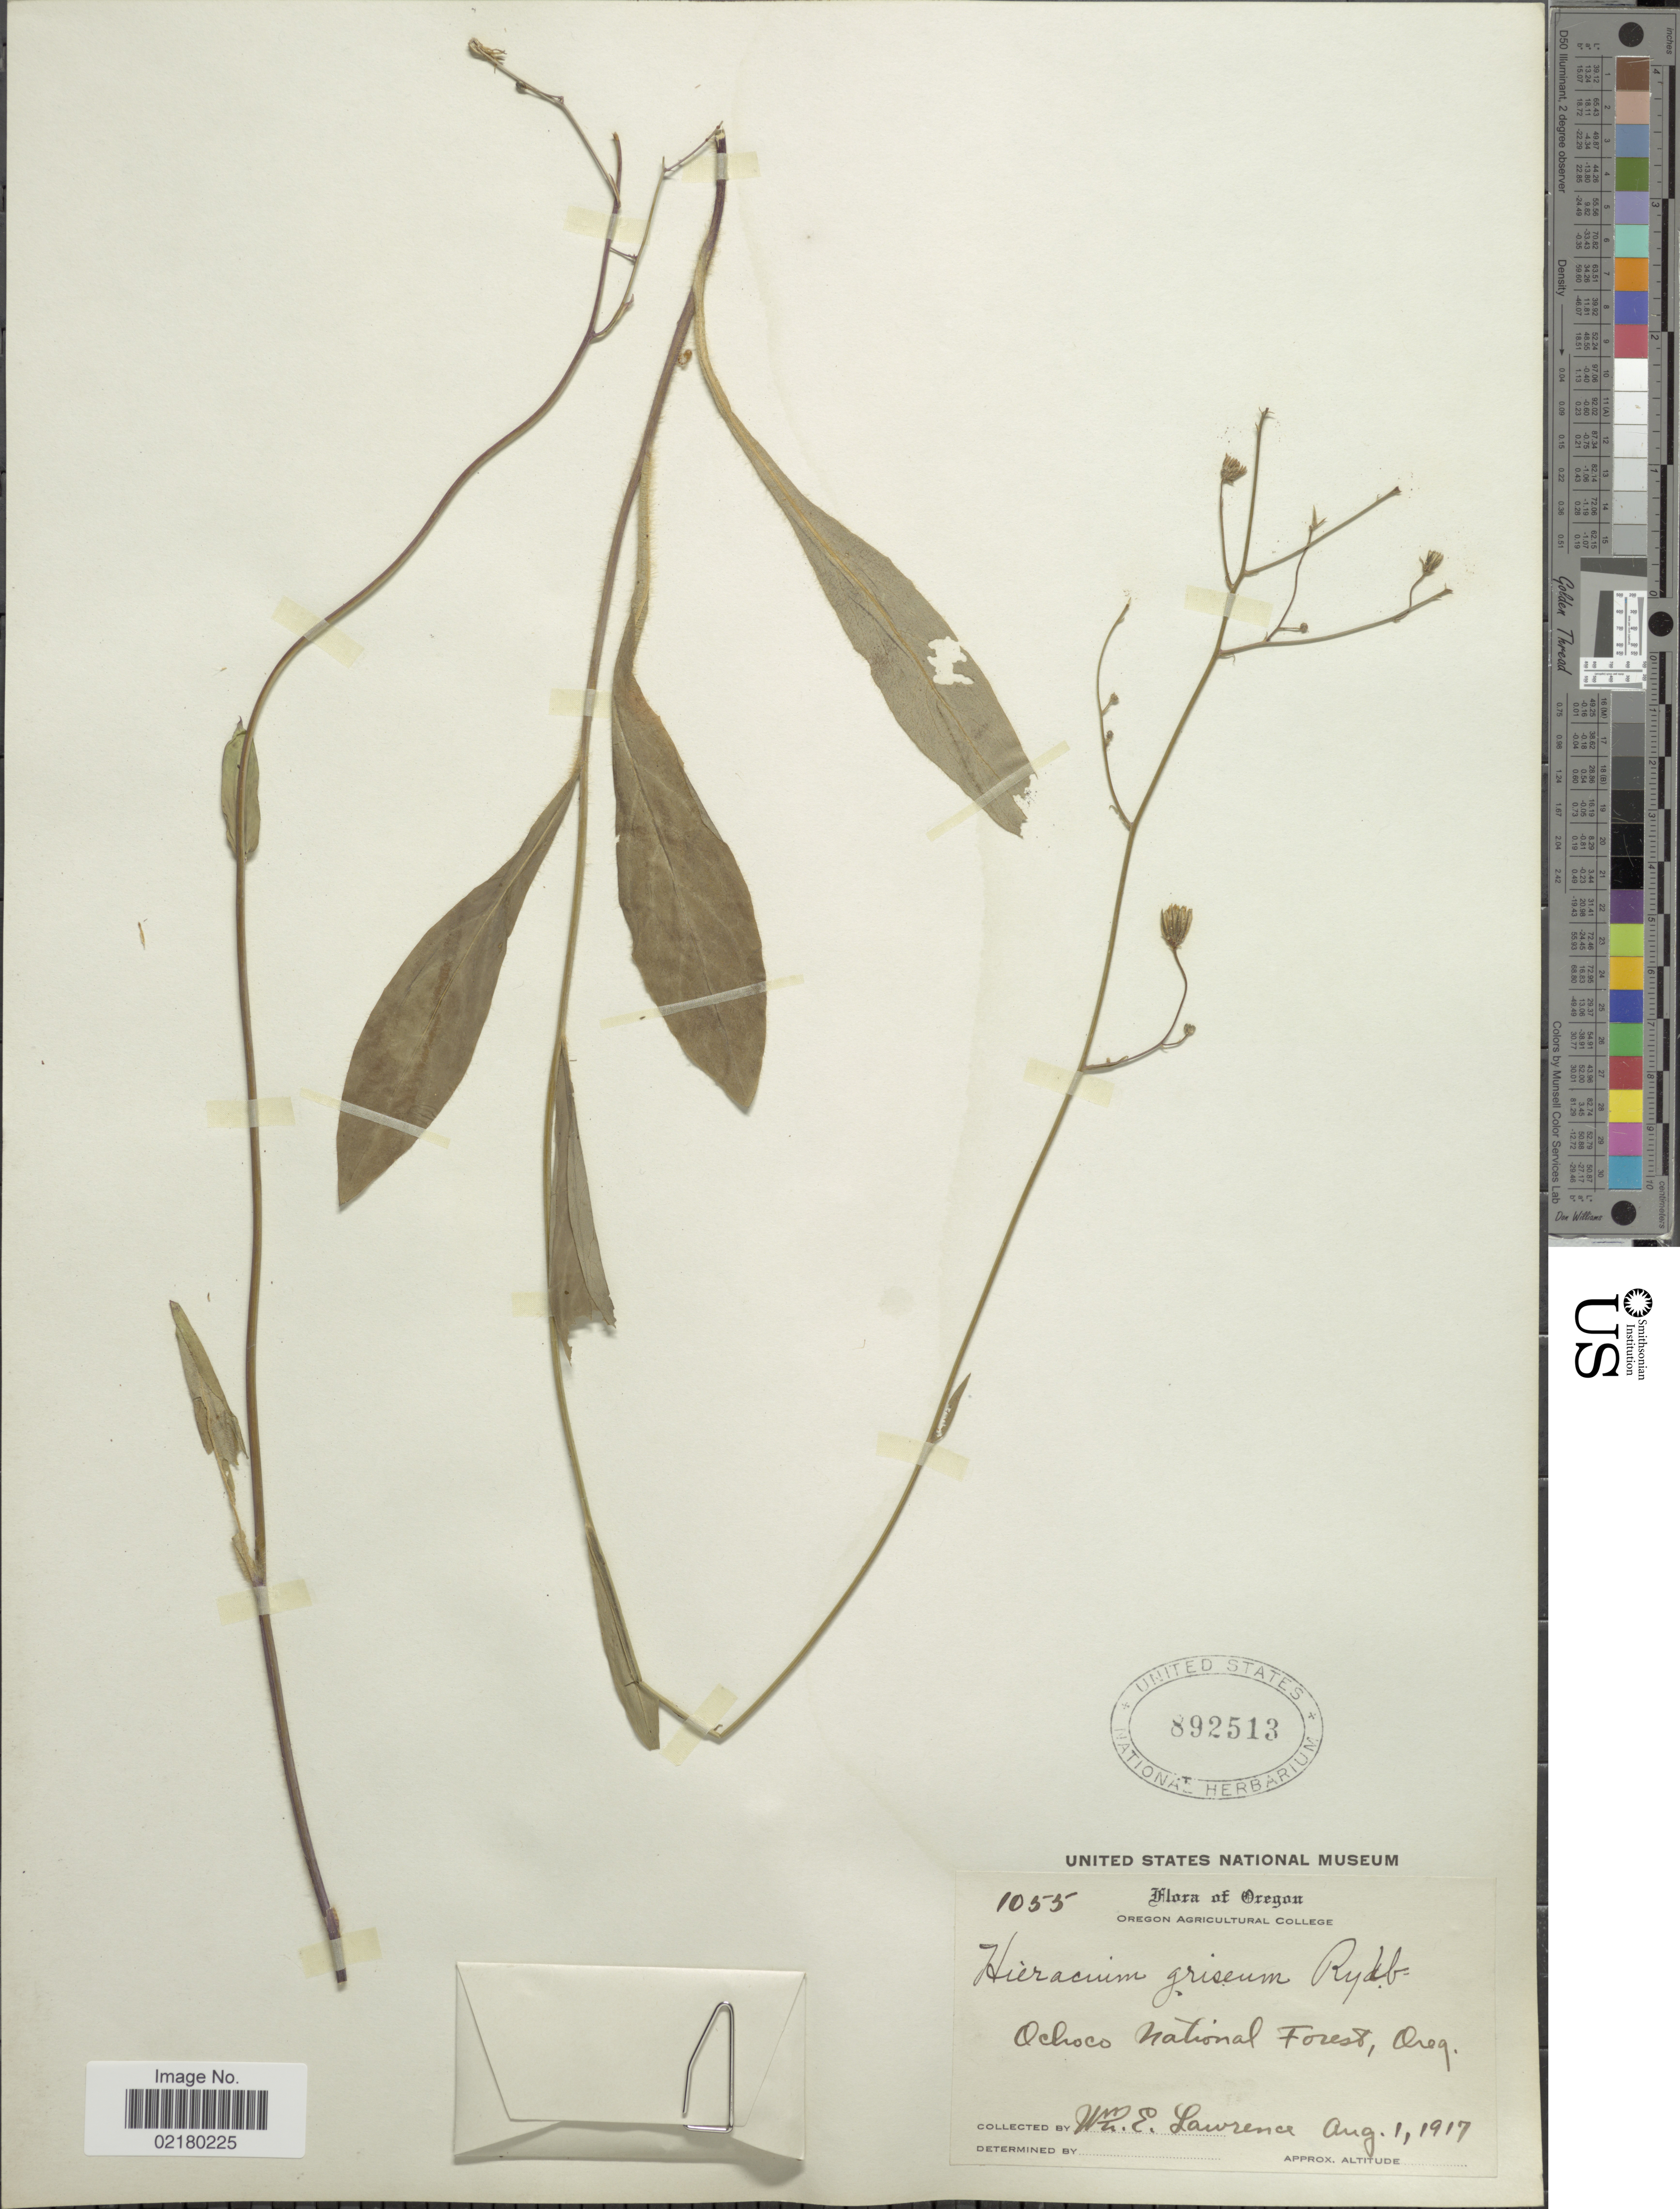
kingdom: Plantae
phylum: Tracheophyta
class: Magnoliopsida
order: Asterales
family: Asteraceae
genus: Hieracium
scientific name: Hieracium griseum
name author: Rydb.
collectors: W. Lawrence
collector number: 1055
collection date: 1917-08-01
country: United States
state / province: Oregon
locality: Ochoco National Forest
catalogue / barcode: US 892513